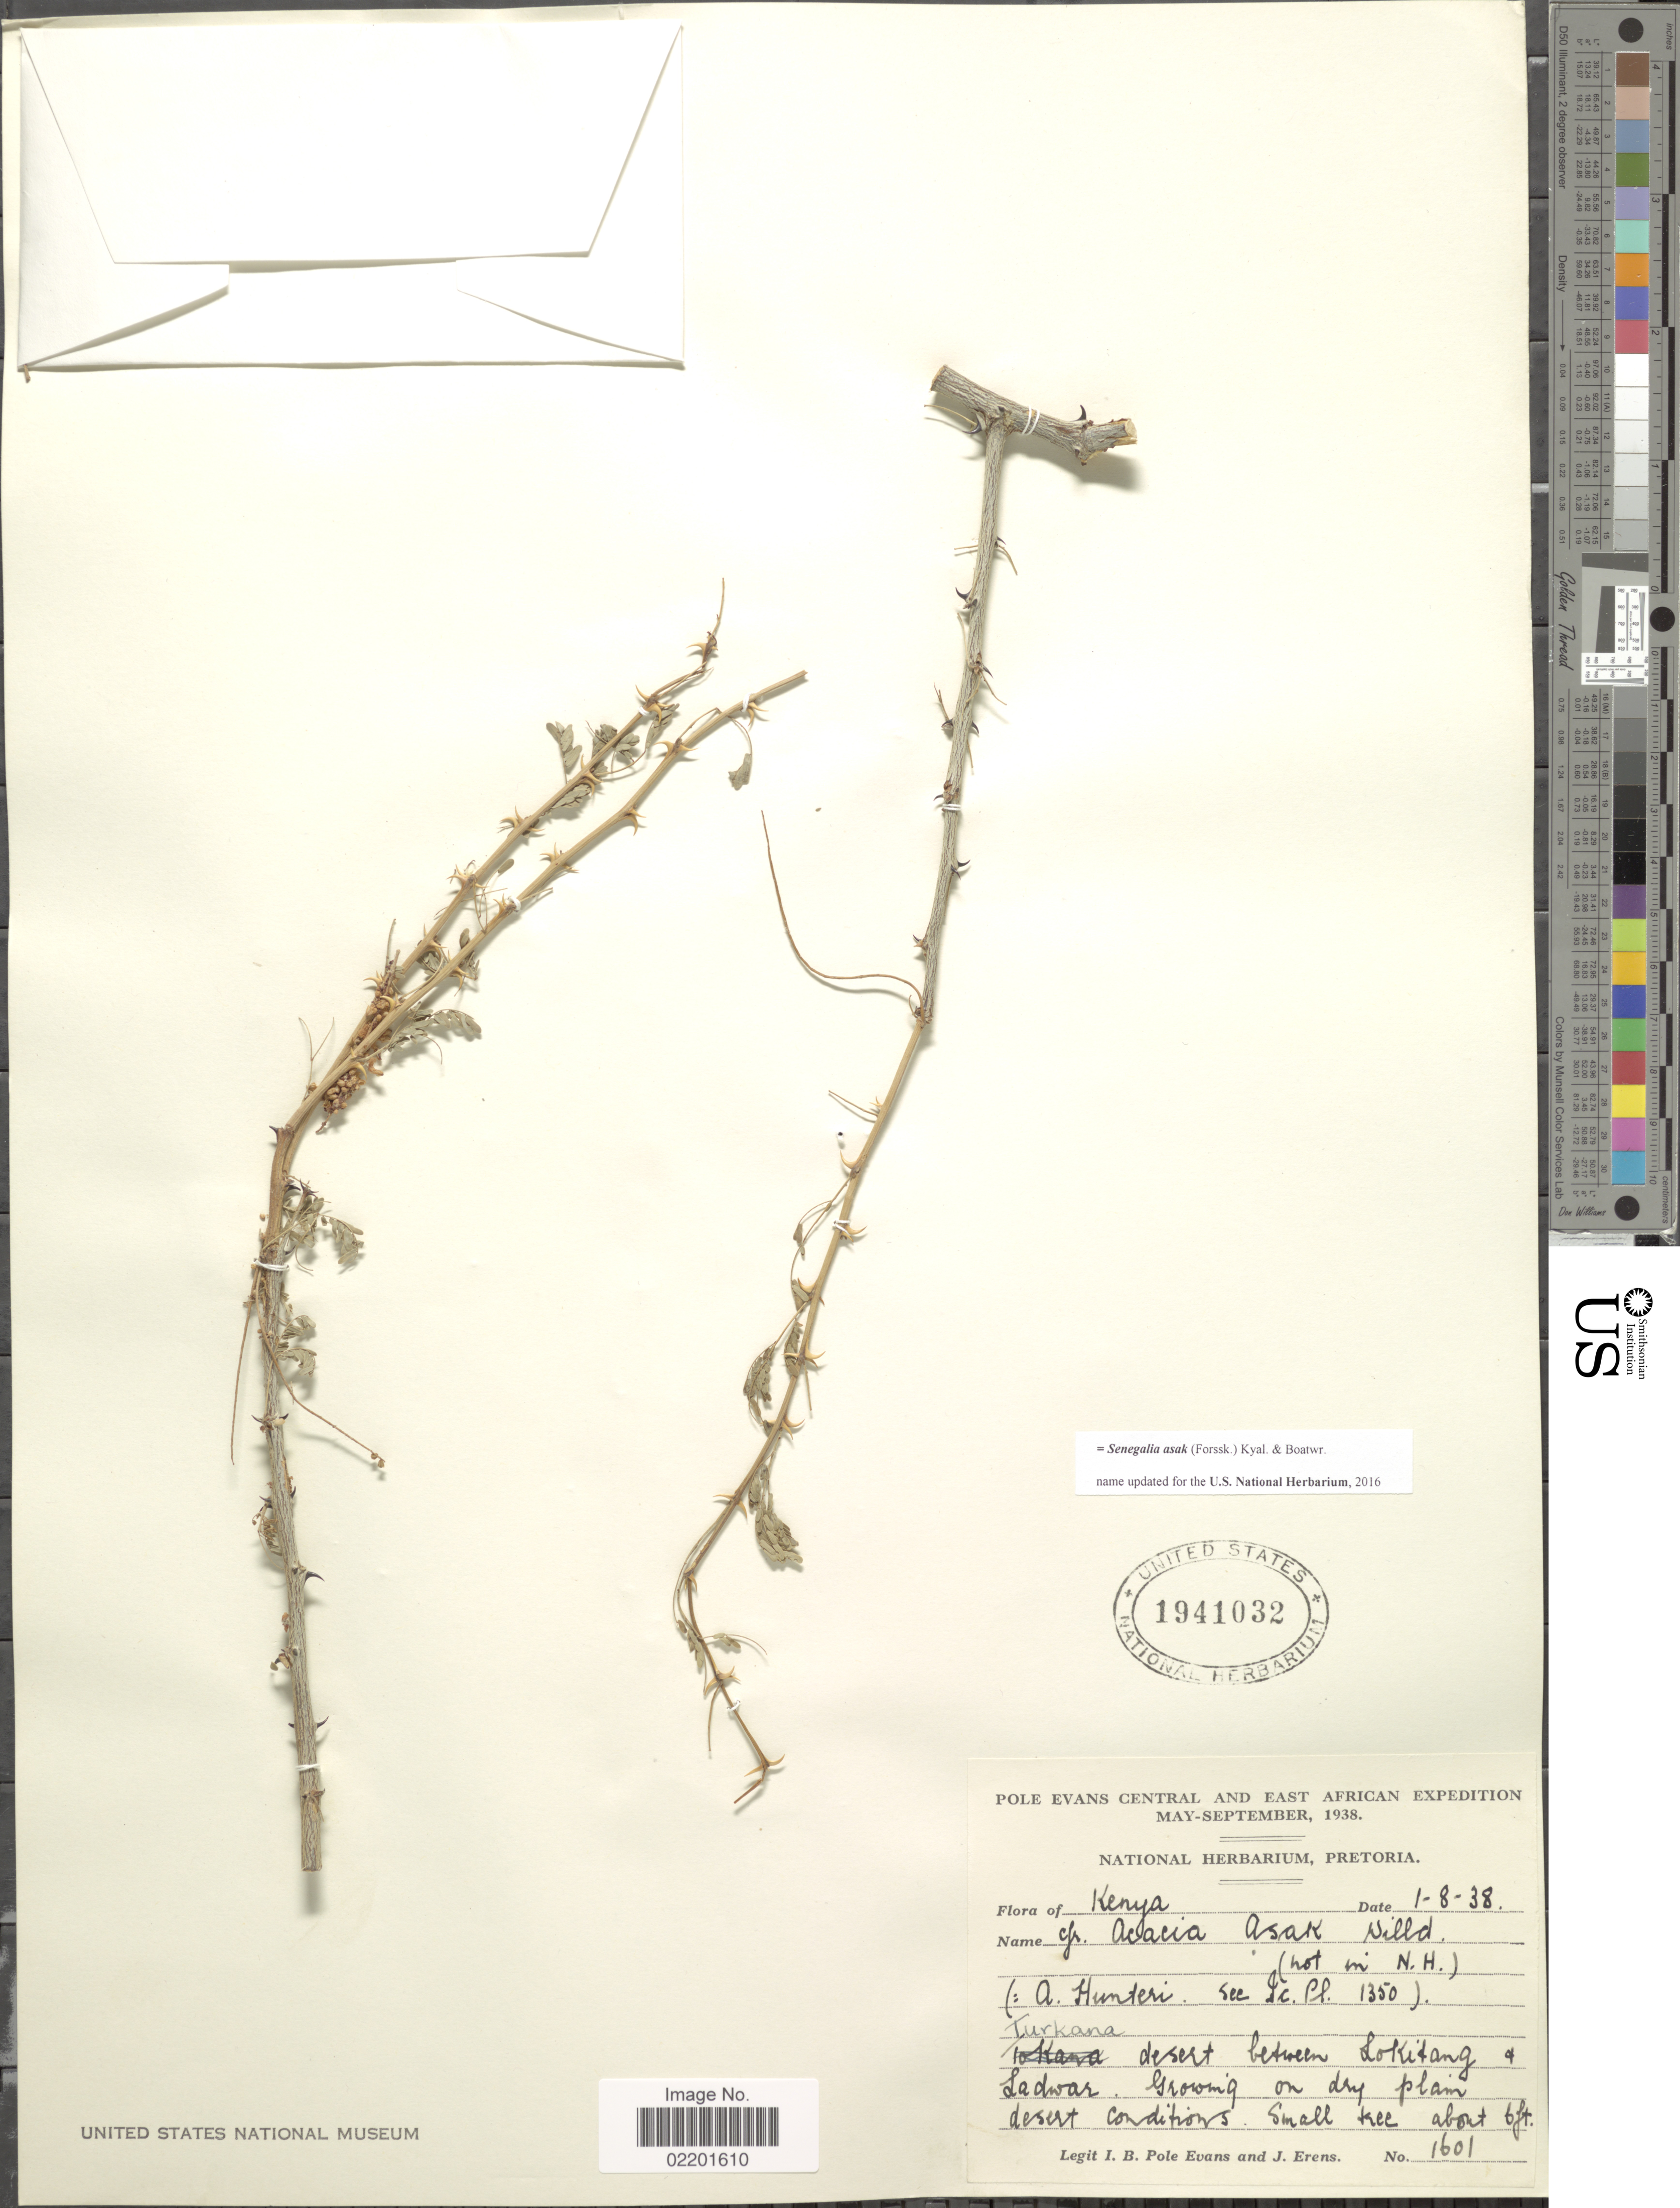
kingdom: Plantae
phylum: Tracheophyta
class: Magnoliopsida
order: Fabales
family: Fabaceae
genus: Senegalia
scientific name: Senegalia asak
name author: (Forssk.) Kyal. & Boatwr.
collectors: I. B. Pole-Evans & J. Erens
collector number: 1601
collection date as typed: Transcribed d/m/y: 1/8/38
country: Kenya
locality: Kenya. Turkana desert between Lokitang Ladwar.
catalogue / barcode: US 1941032